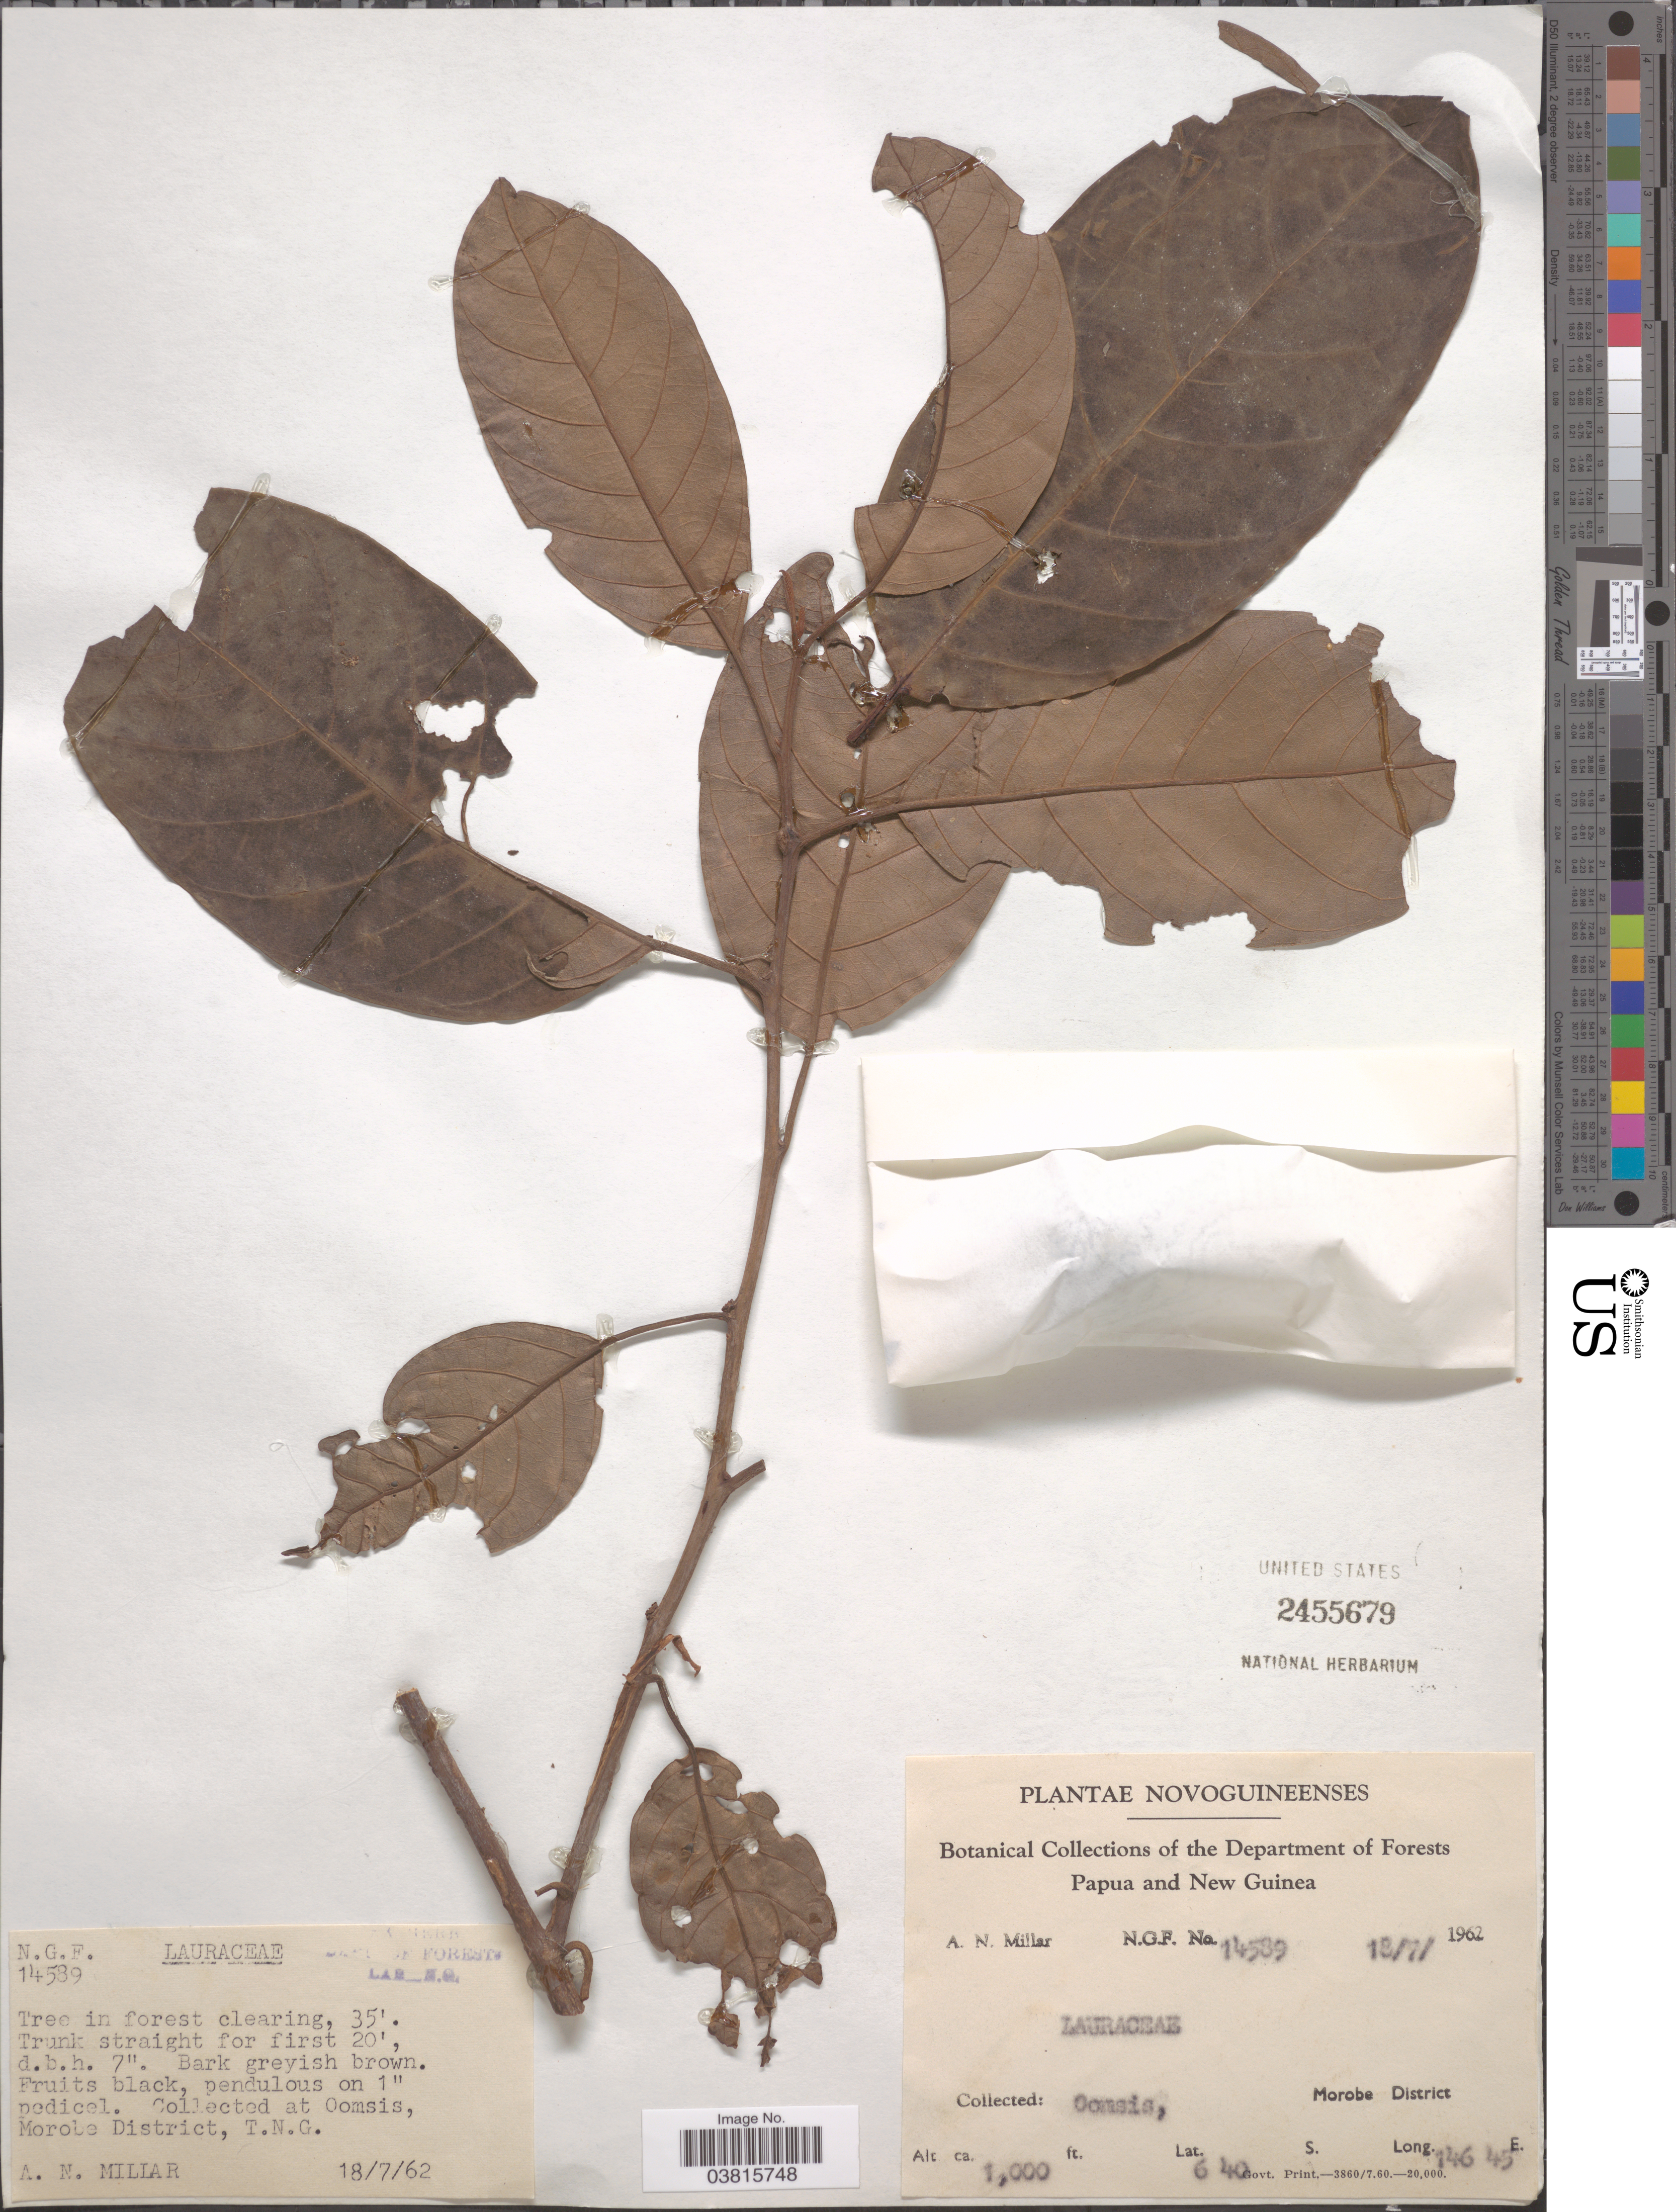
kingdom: Plantae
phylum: Tracheophyta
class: Magnoliopsida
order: Laurales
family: Lauraceae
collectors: A. Millar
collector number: NGF14589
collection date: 1962-07-18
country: Papua New Guinea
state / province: Morobe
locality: Oomsis, Morobe District, T.N.G.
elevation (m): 305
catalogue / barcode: US 2455679